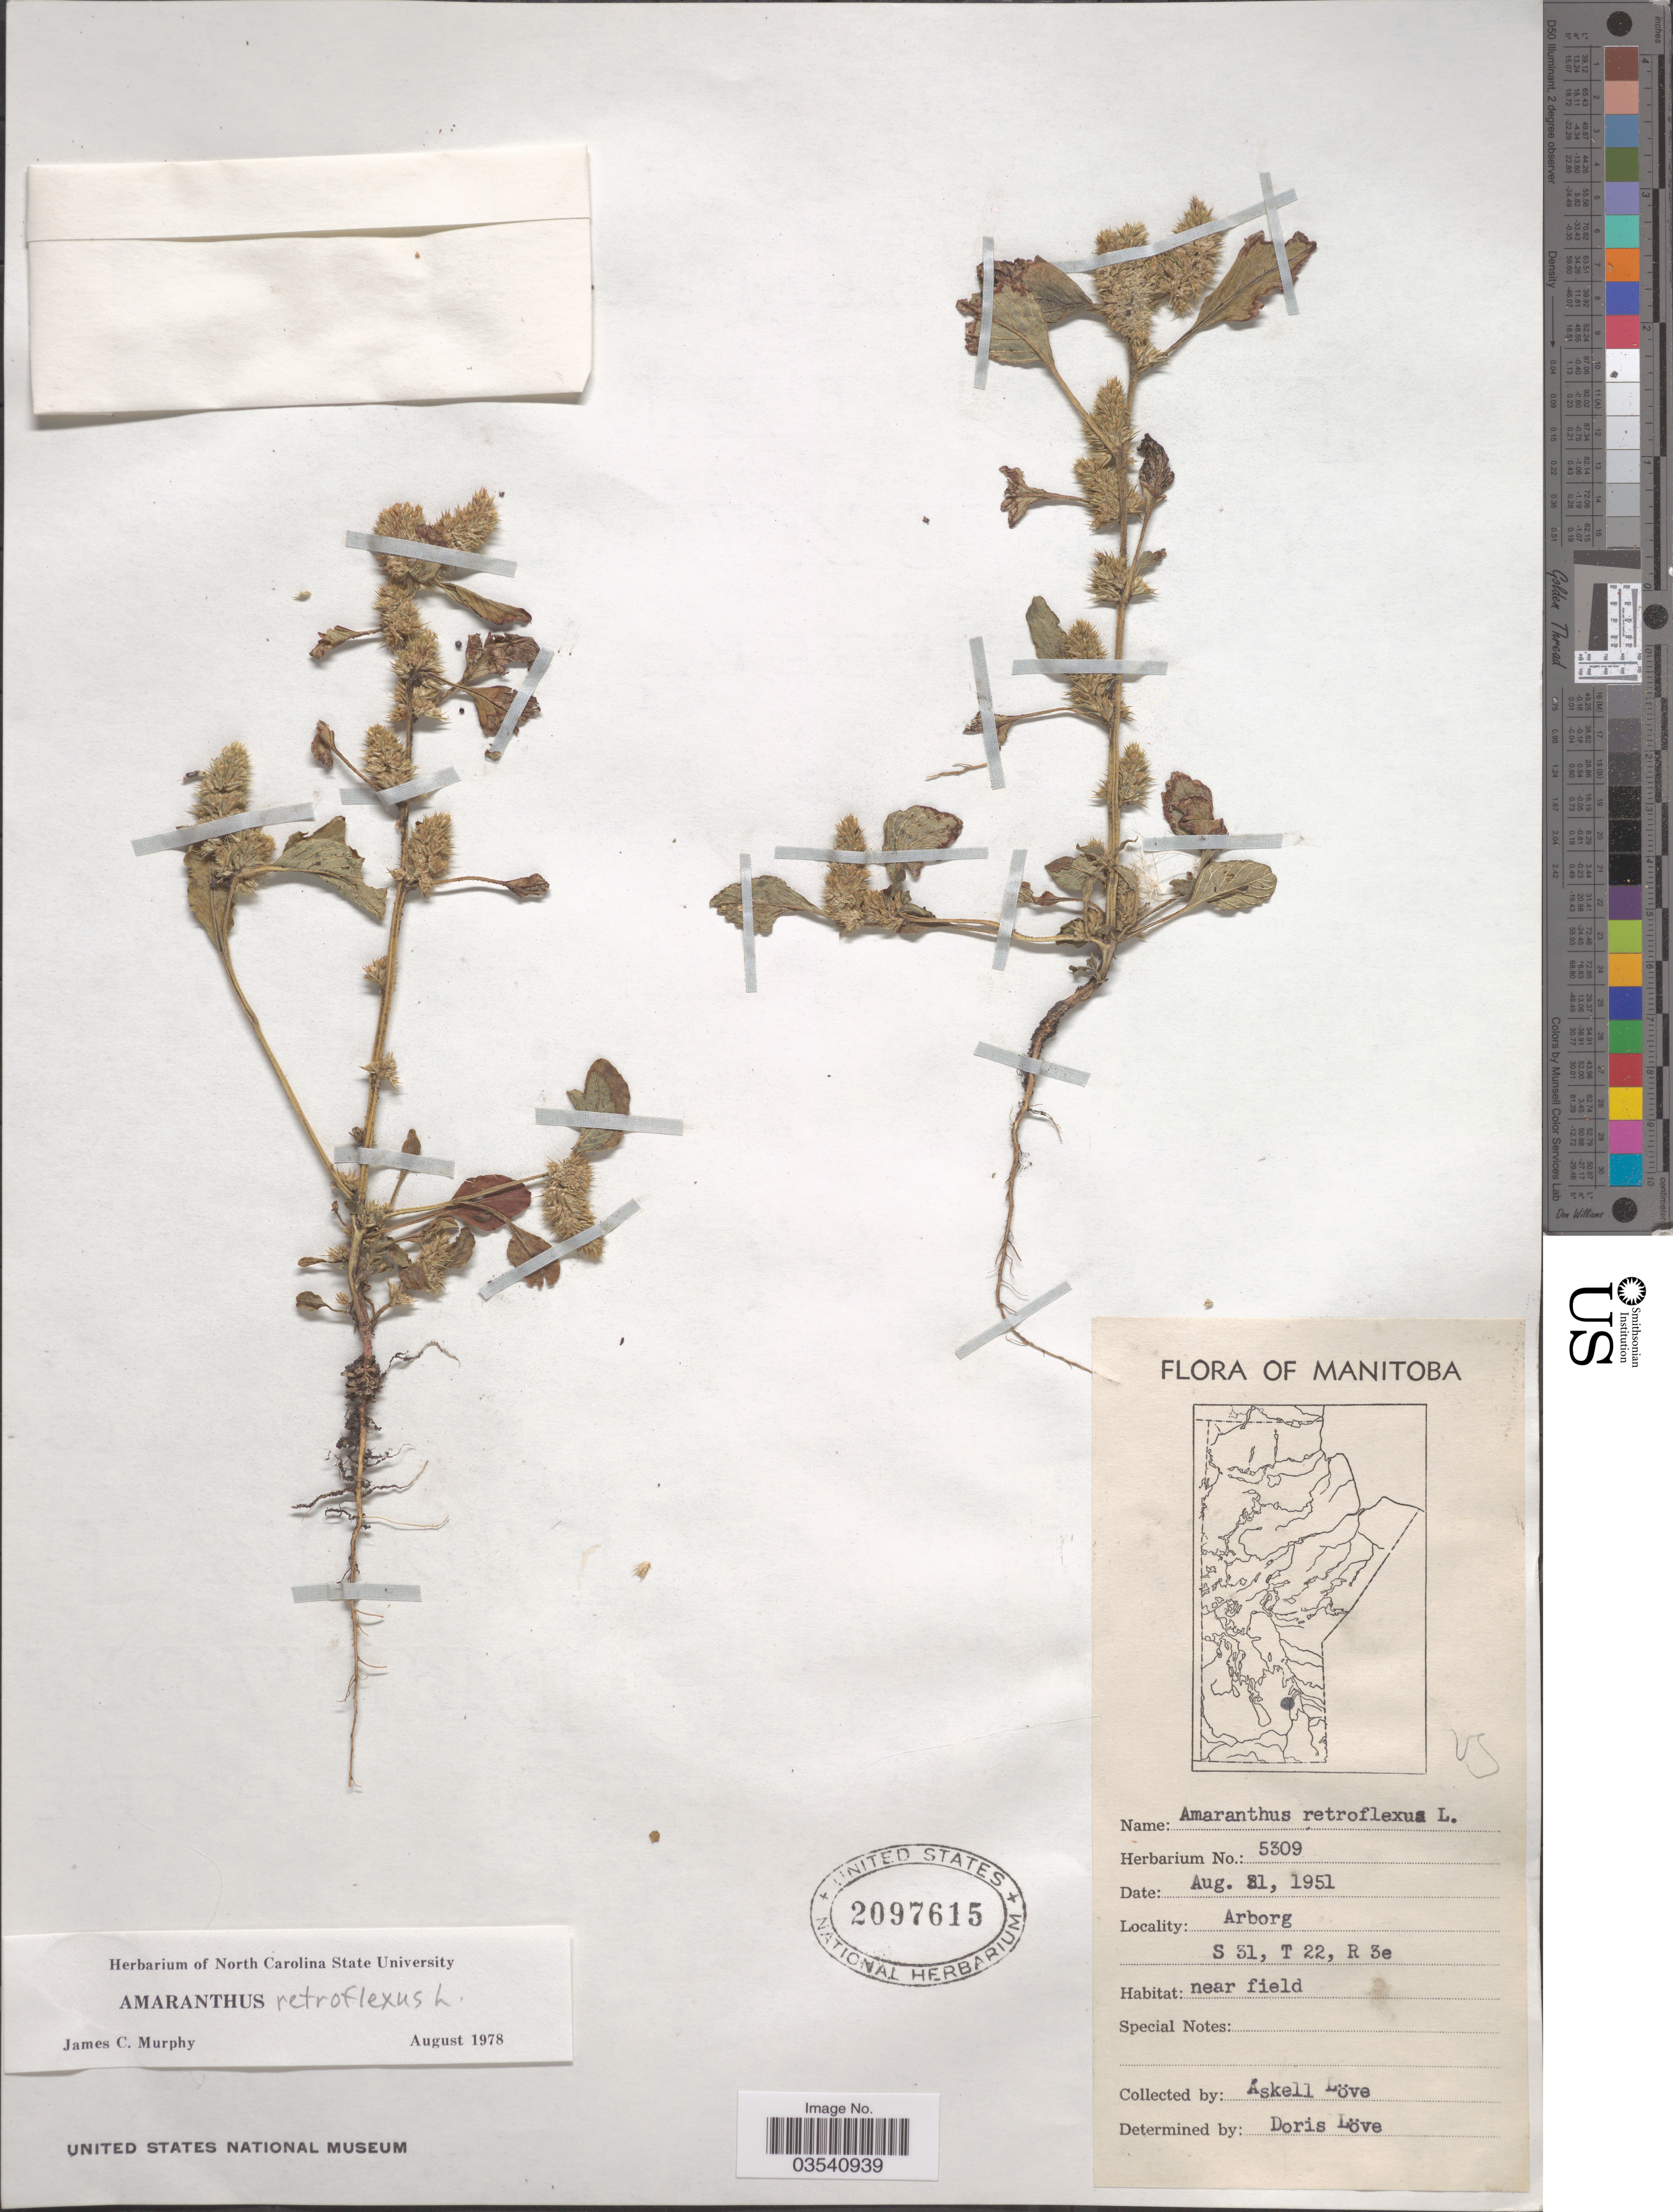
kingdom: Plantae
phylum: Tracheophyta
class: Magnoliopsida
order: Caryophyllales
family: Amaranthaceae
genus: Amaranthus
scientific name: Amaranthus retroflexus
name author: L.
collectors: Á. Löve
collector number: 5309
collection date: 1951-08-01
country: Canada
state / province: Manitoba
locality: Arborg S 31, T 22, R 3e near field.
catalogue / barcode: US 2097615